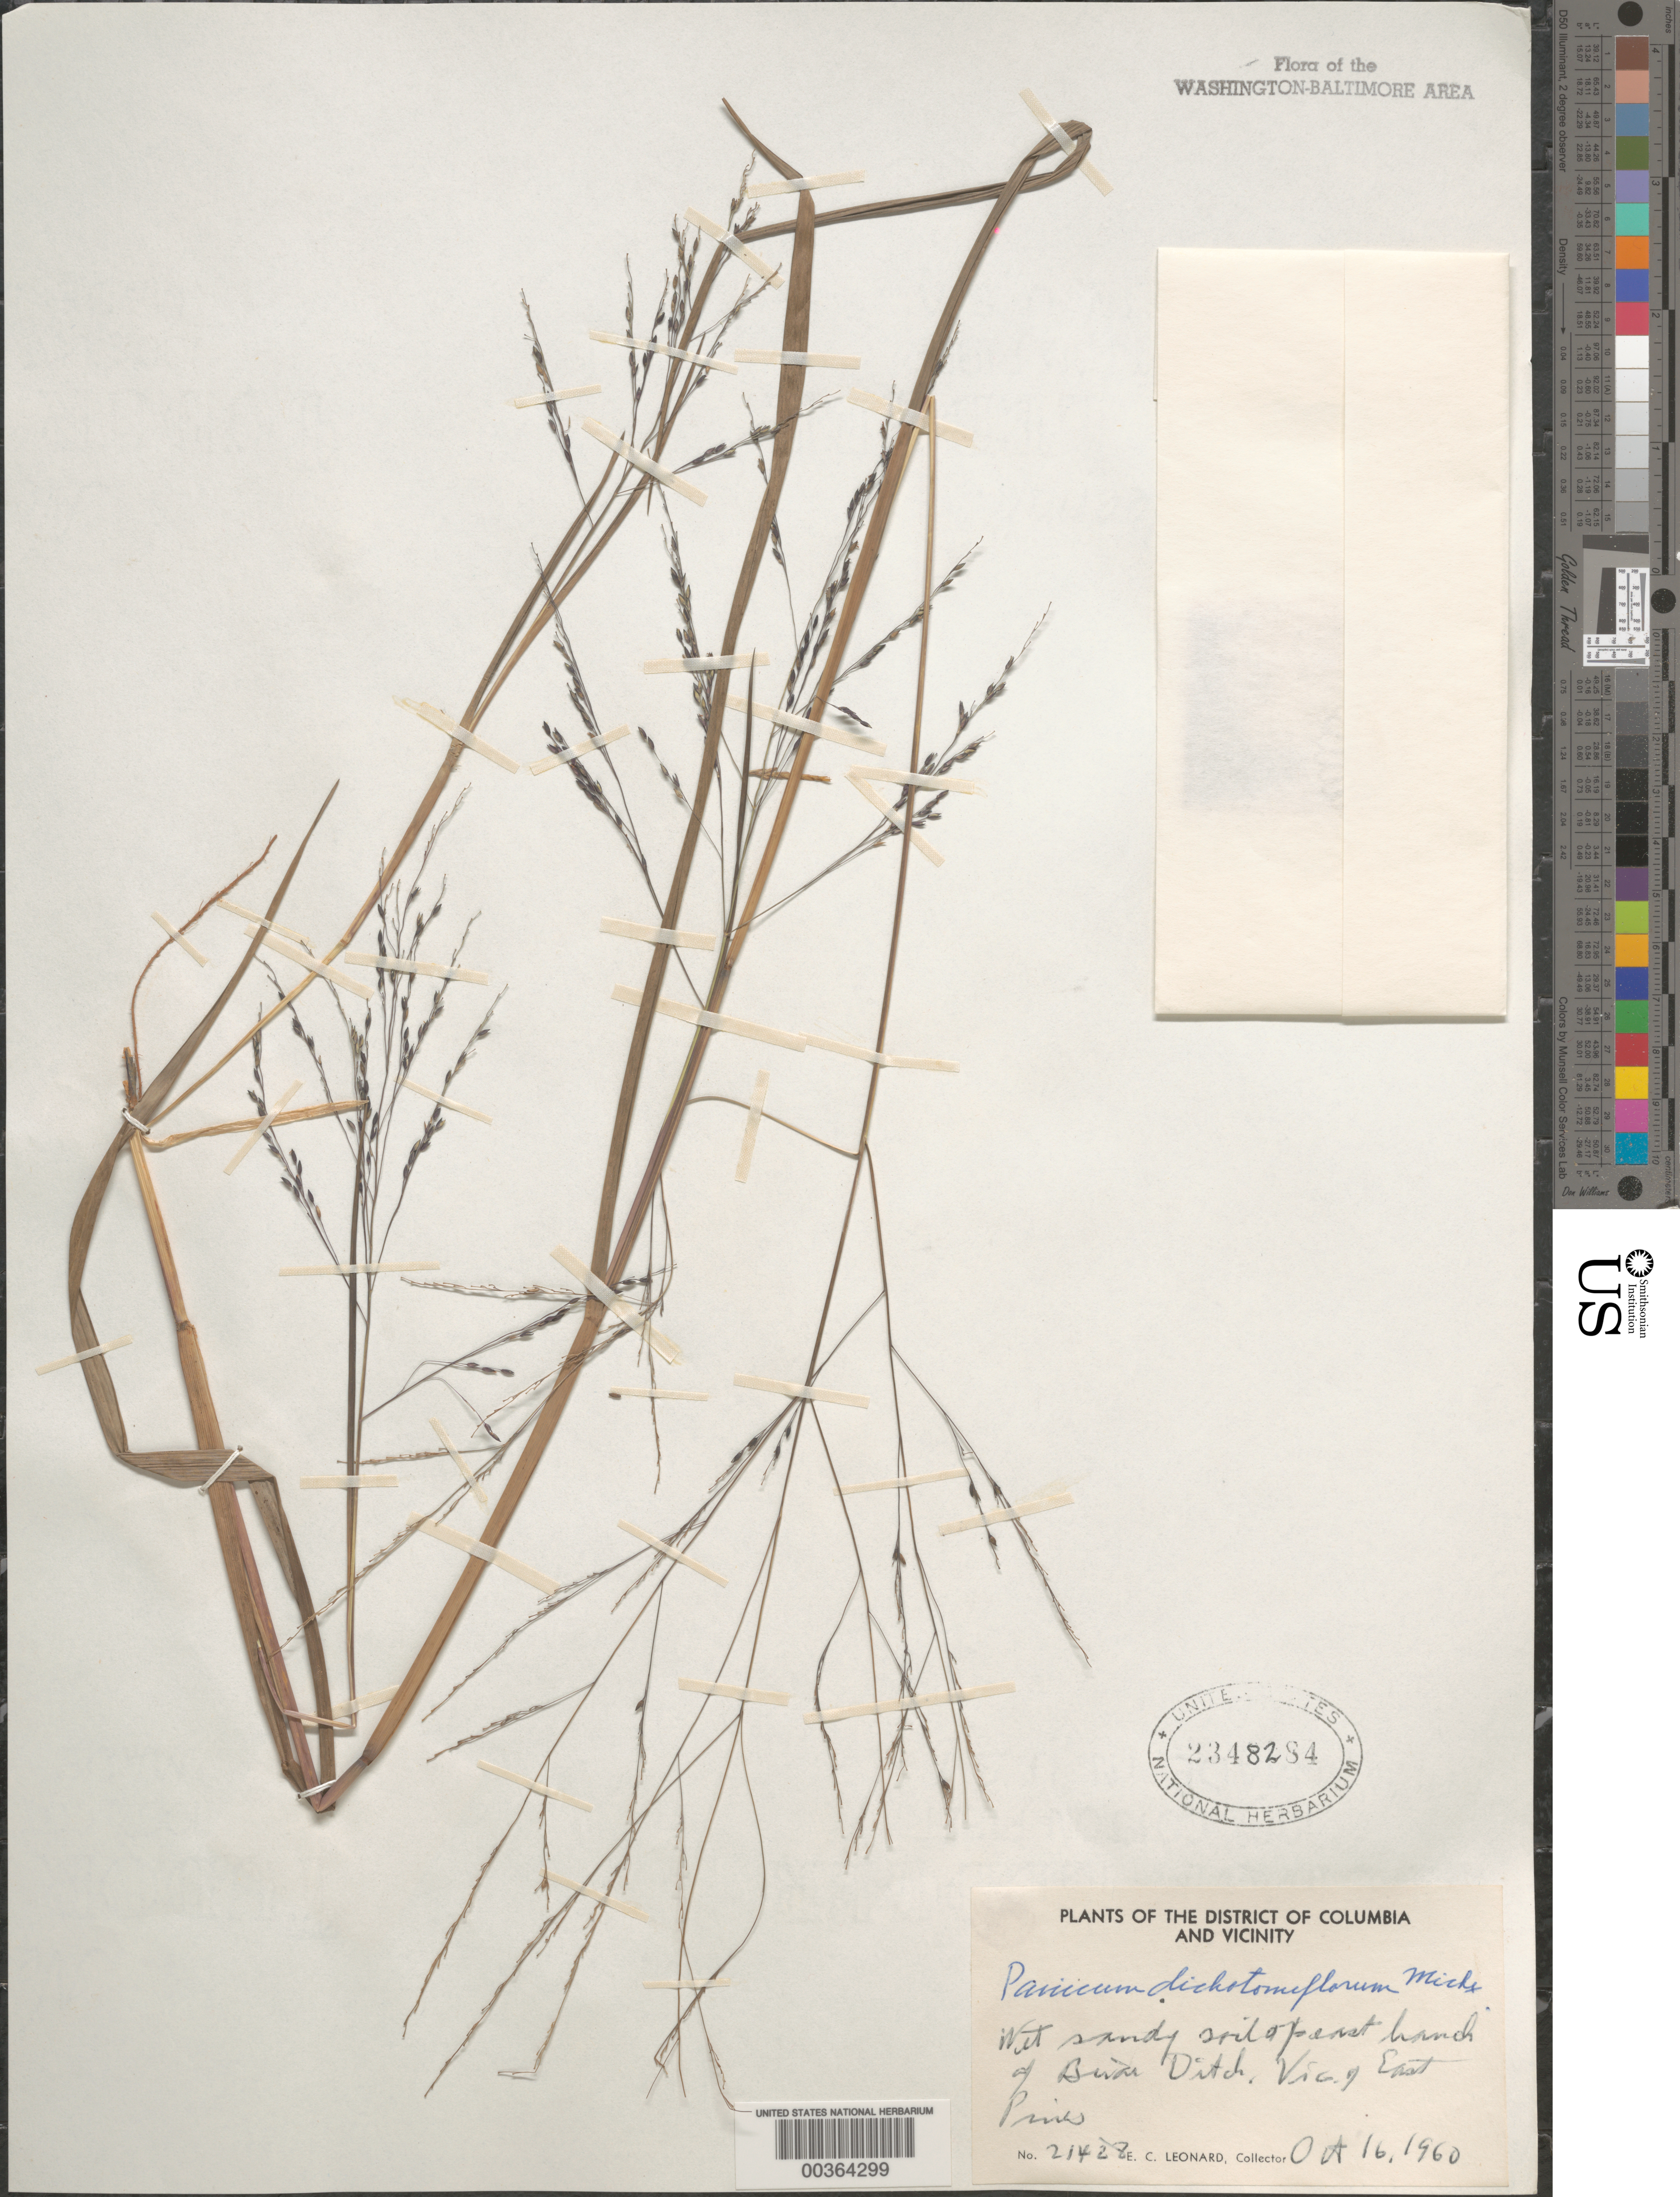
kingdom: Plantae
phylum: Tracheophyta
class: Liliopsida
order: Poales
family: Poaceae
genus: Panicum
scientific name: Panicum dichotomiflorum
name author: Michx.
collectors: E. C. Leonard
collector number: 21428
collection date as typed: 16 Oct 1960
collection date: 1960-10-16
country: United States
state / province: Maryland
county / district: Prince George's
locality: Briar Ditch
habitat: Wet sandy soil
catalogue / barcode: US 2348284